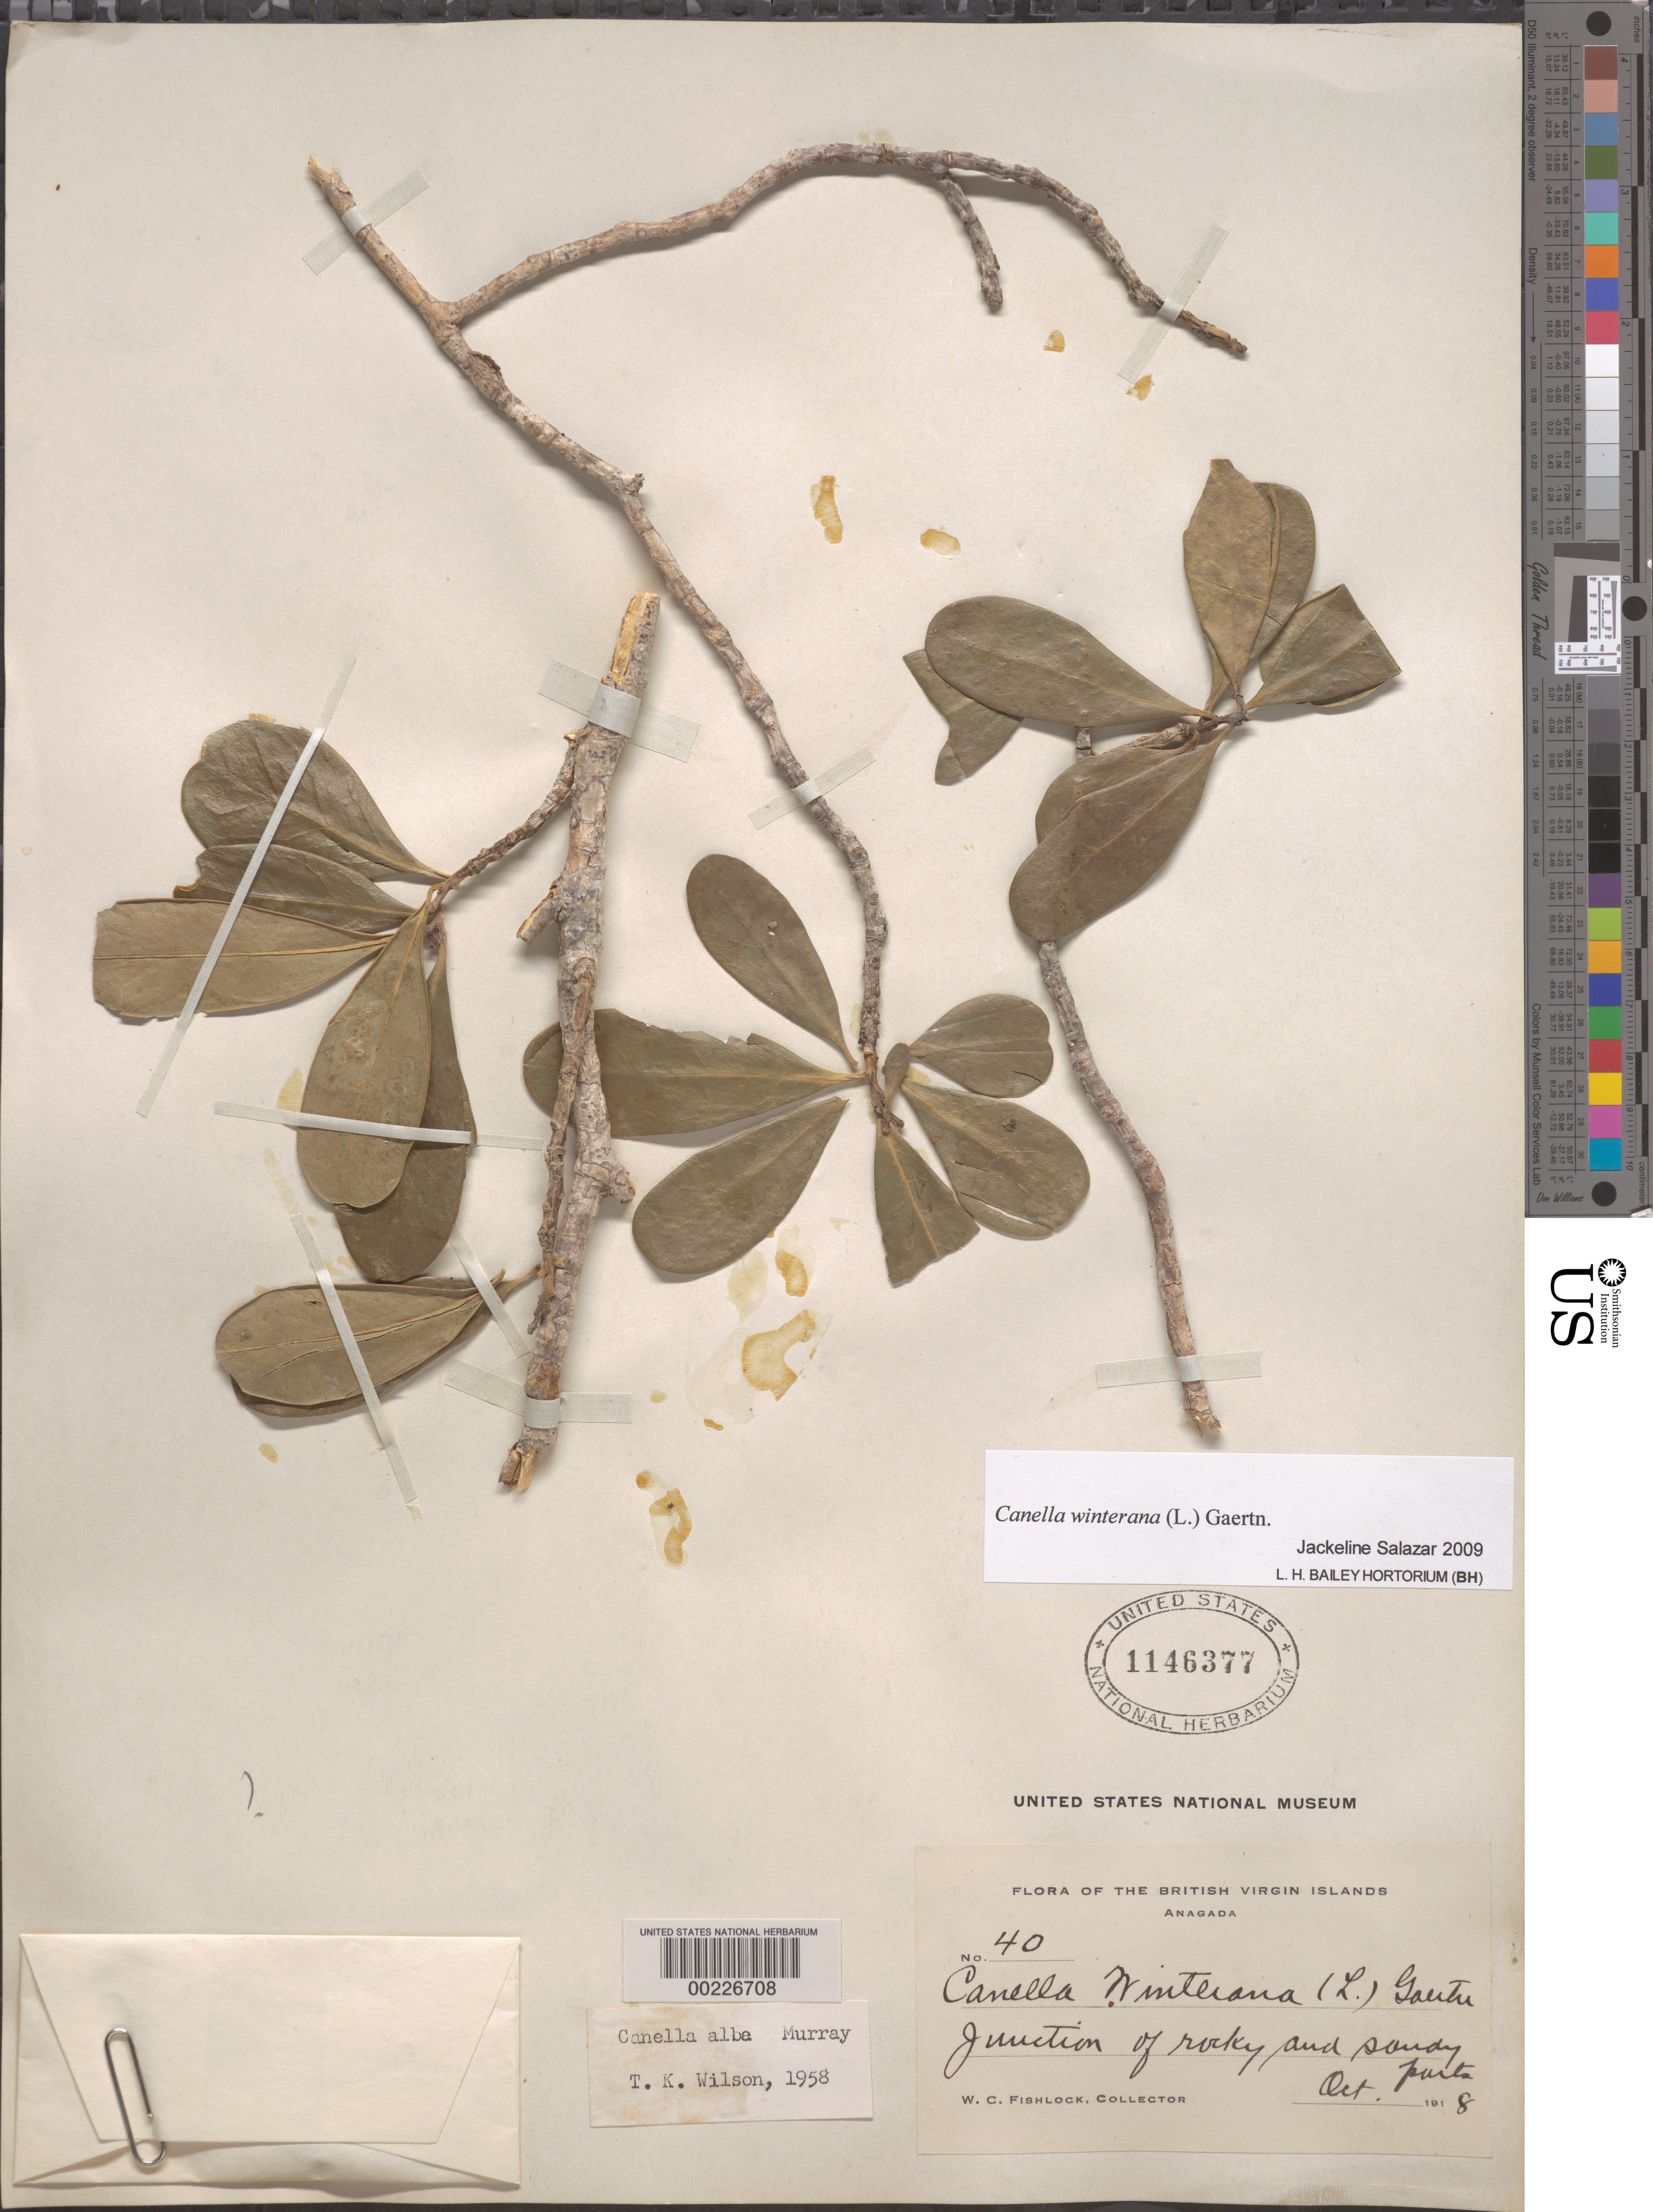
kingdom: Plantae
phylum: Tracheophyta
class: Magnoliopsida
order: Canellales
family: Canellaceae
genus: Canella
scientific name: Canella winterana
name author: (L.) Gaertn.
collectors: W. Fishlock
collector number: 40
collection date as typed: Oct 1918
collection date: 1918-10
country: British Virgin Islands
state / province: Anegada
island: Anegada Island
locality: Junction of rocky and sandy parts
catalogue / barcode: US 1446377